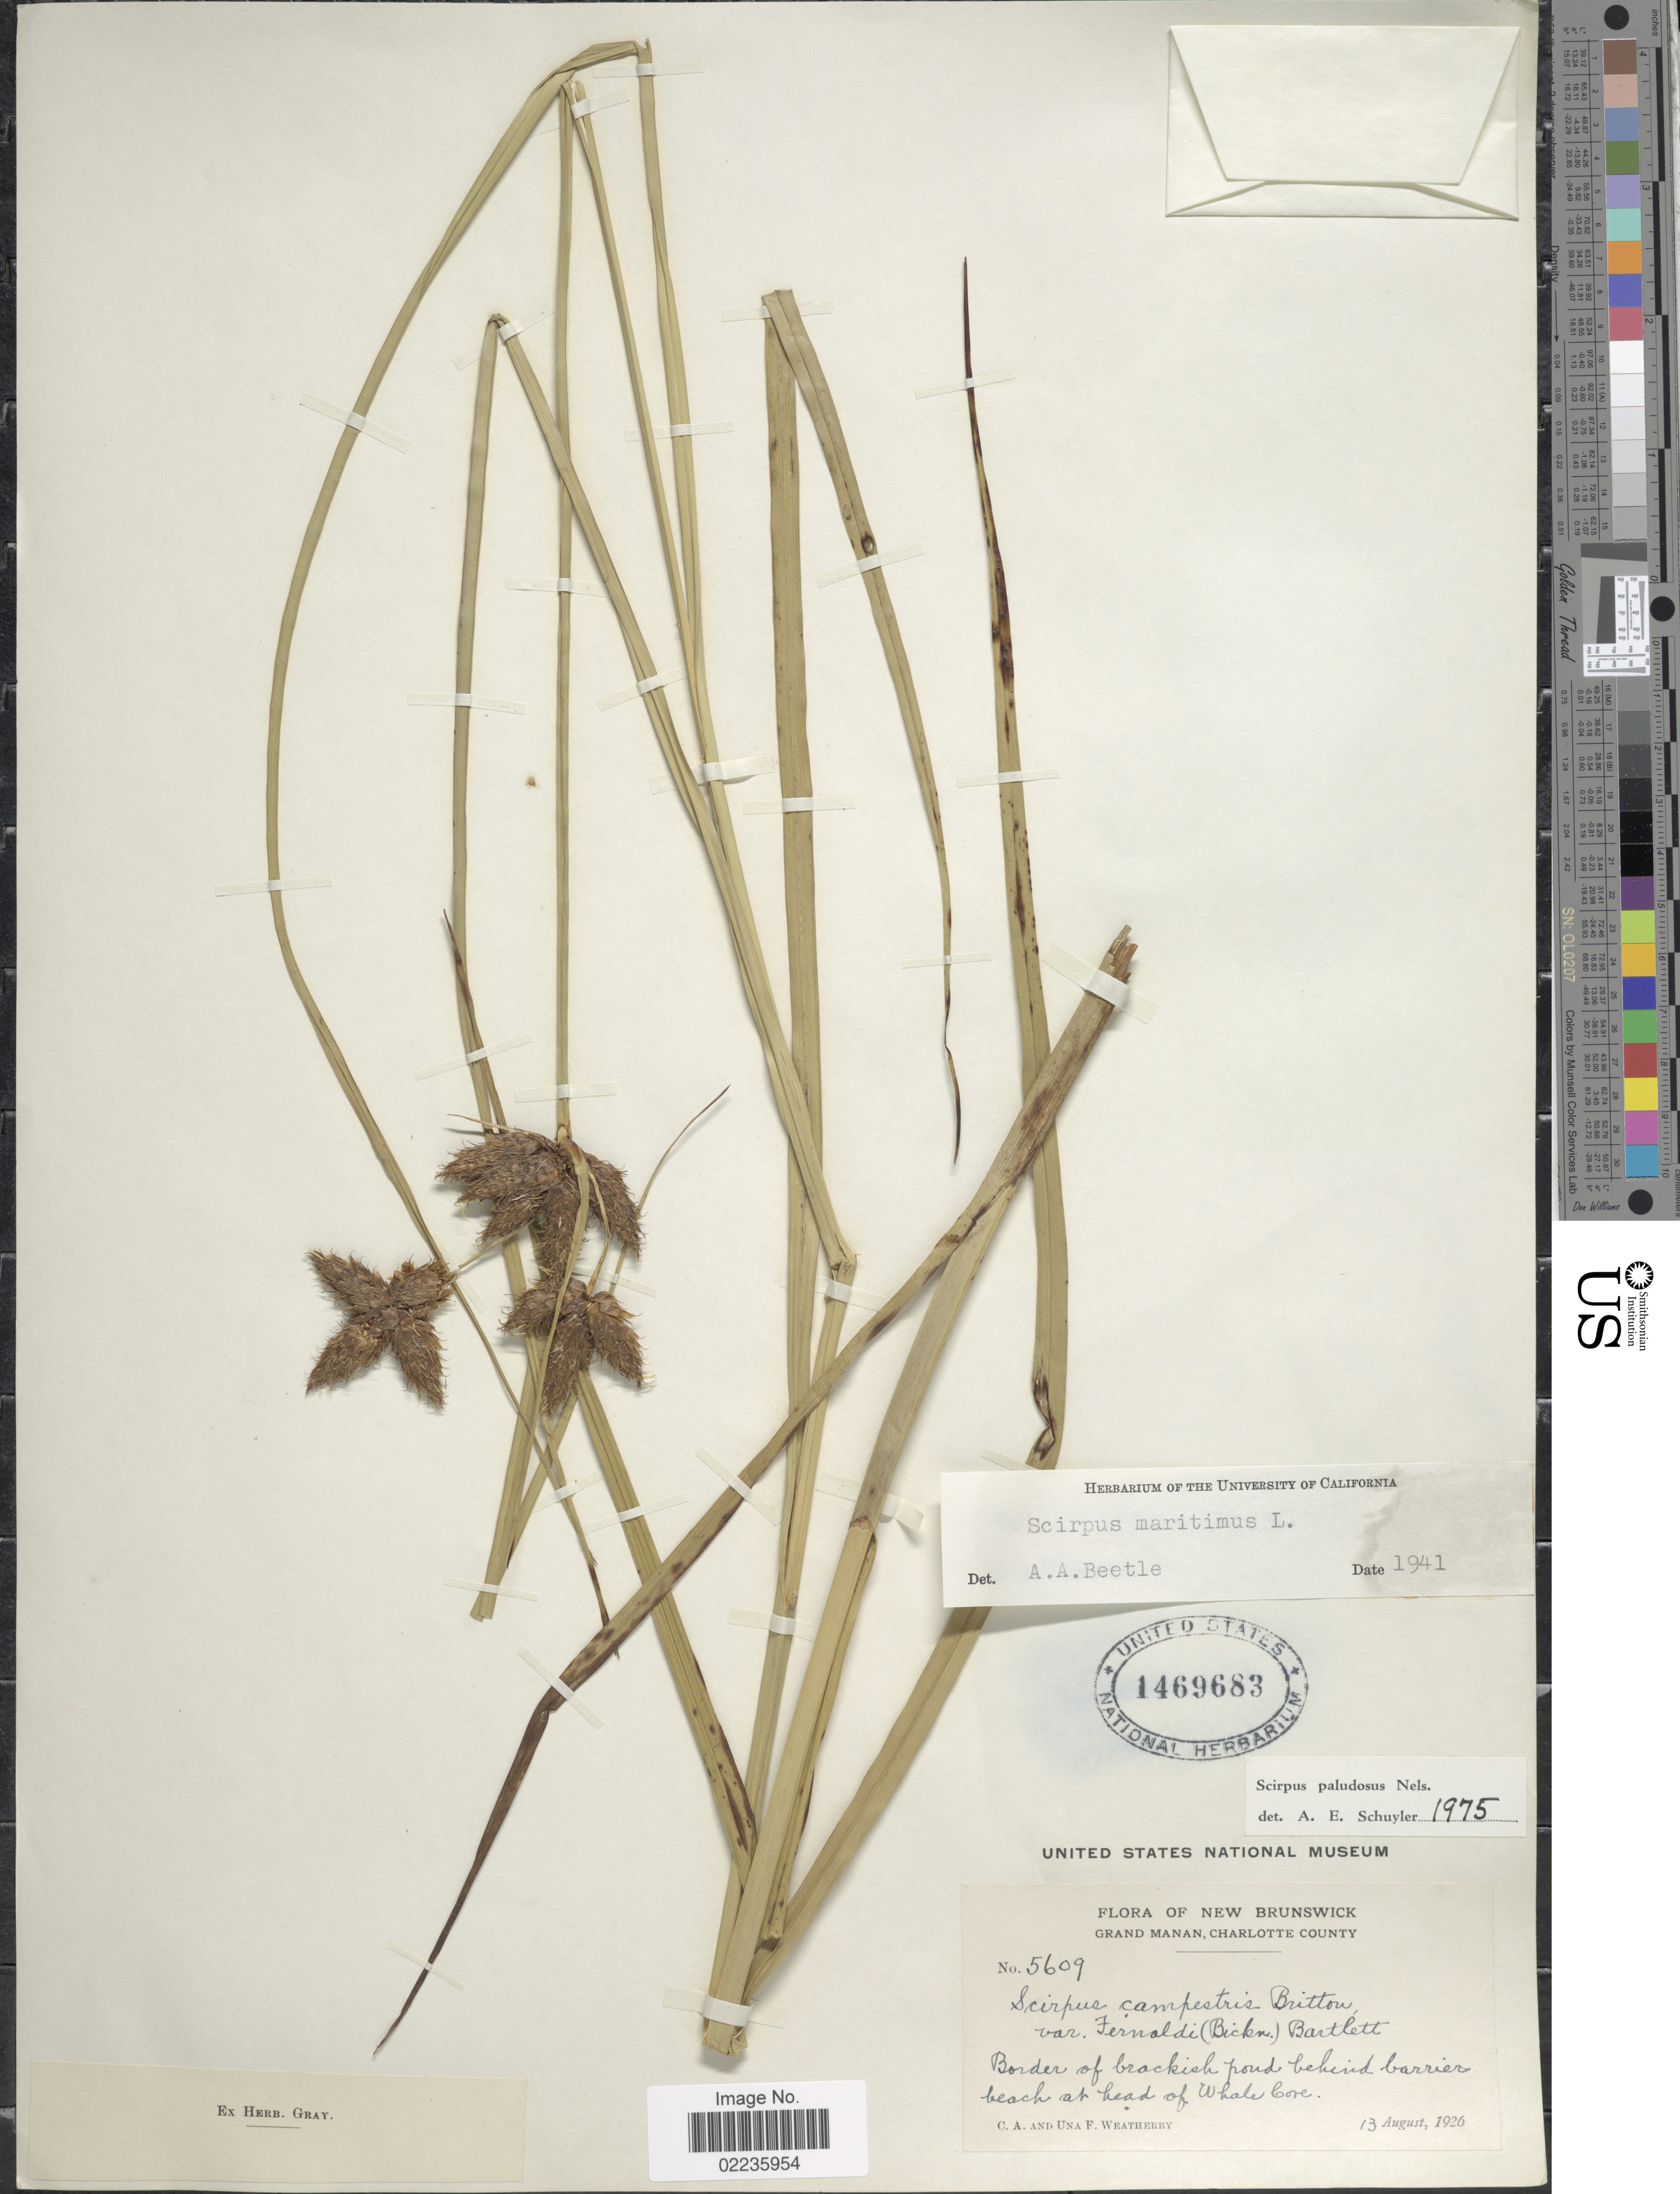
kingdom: Plantae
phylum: Tracheophyta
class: Liliopsida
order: Poales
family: Cyperaceae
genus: Bolboschoenus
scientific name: Bolboschoenus maritimus subsp. paludosus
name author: (A. Nelson) T. Koyama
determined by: Strong, M. T., (US), Smithsonian Institution - National Museum of Natural History (UNITED STATES)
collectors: C. A. Weatherby & U. L. Weatherby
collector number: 5609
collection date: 1926-08-13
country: Canada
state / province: New Brunswick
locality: Grand Manan, Charlotte County. Border of brackish pond behind barrier beach at head of Whale Cove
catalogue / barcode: US 1469683